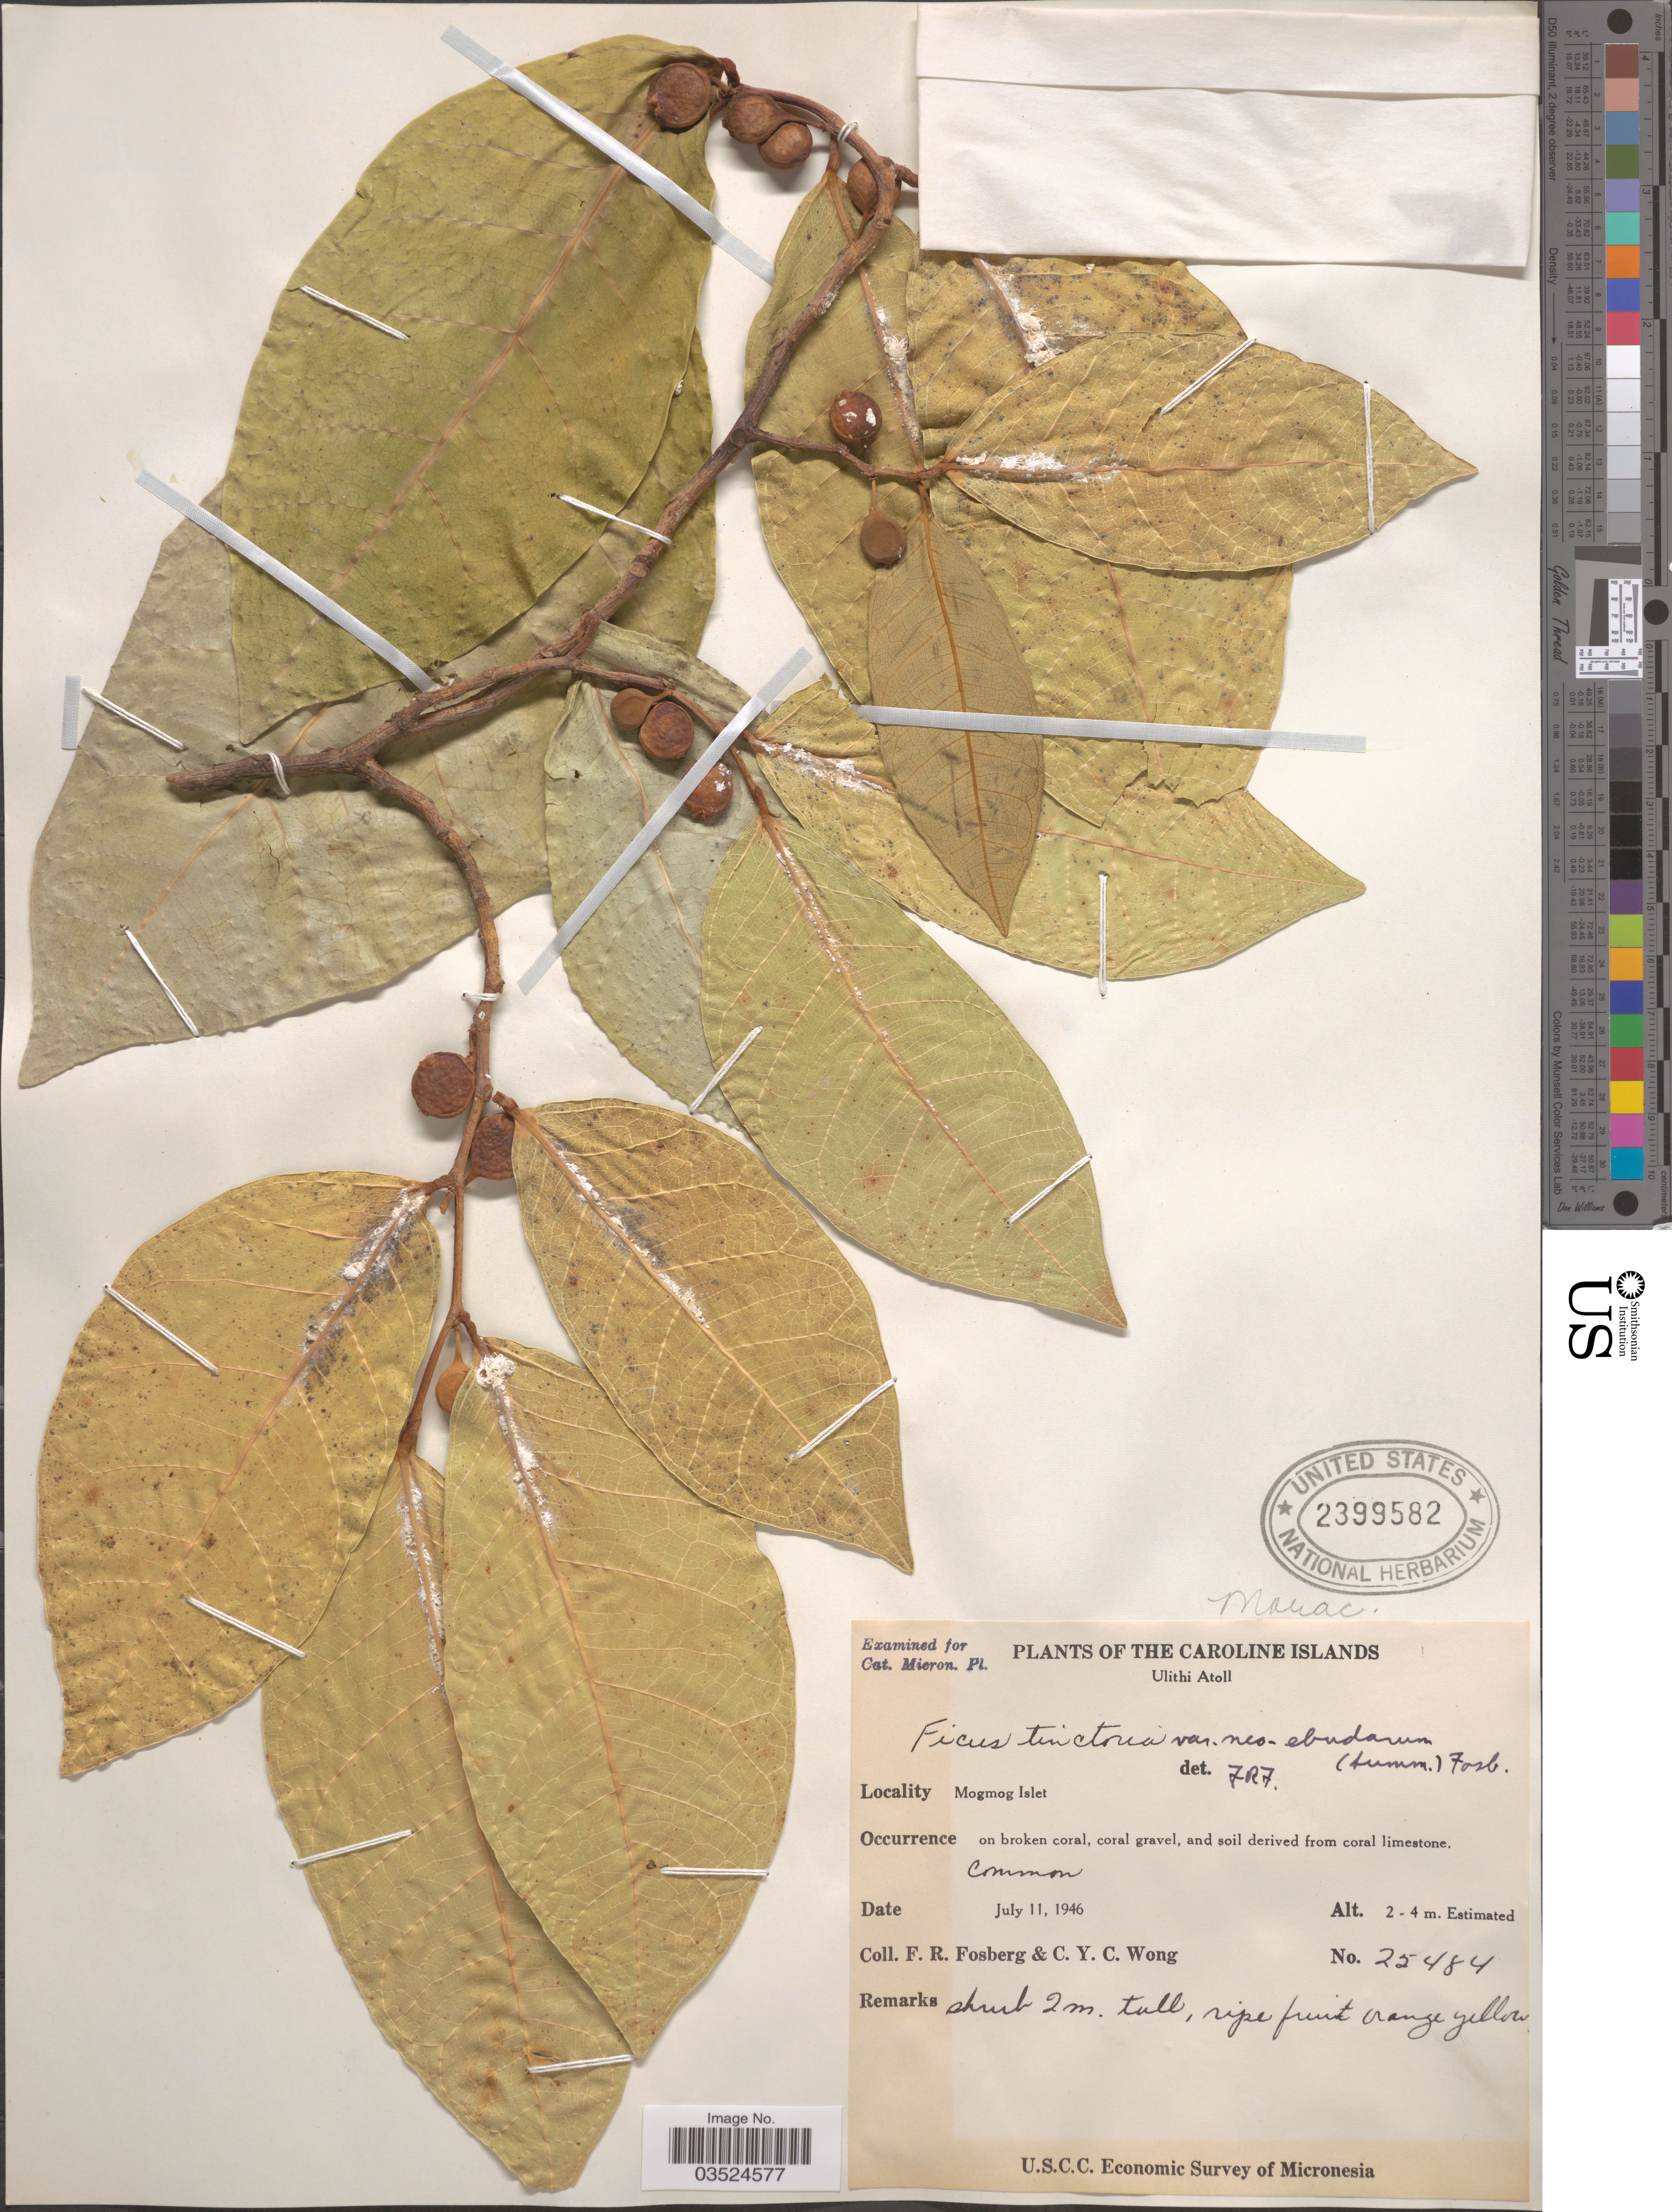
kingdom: Plantae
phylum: Tracheophyta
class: Magnoliopsida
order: Rosales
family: Moraceae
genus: Ficus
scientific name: Ficus tinctoria var. neoebudarum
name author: (Summerh.) Fosberg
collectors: F. R. Fosberg & C. Y. C. Wong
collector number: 25484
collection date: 1946-07-11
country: Micronesia, Federated States of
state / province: Yap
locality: The Caroline Islands. Ulithi Atoll. Mogmog Islet.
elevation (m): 2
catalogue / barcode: US 2399582